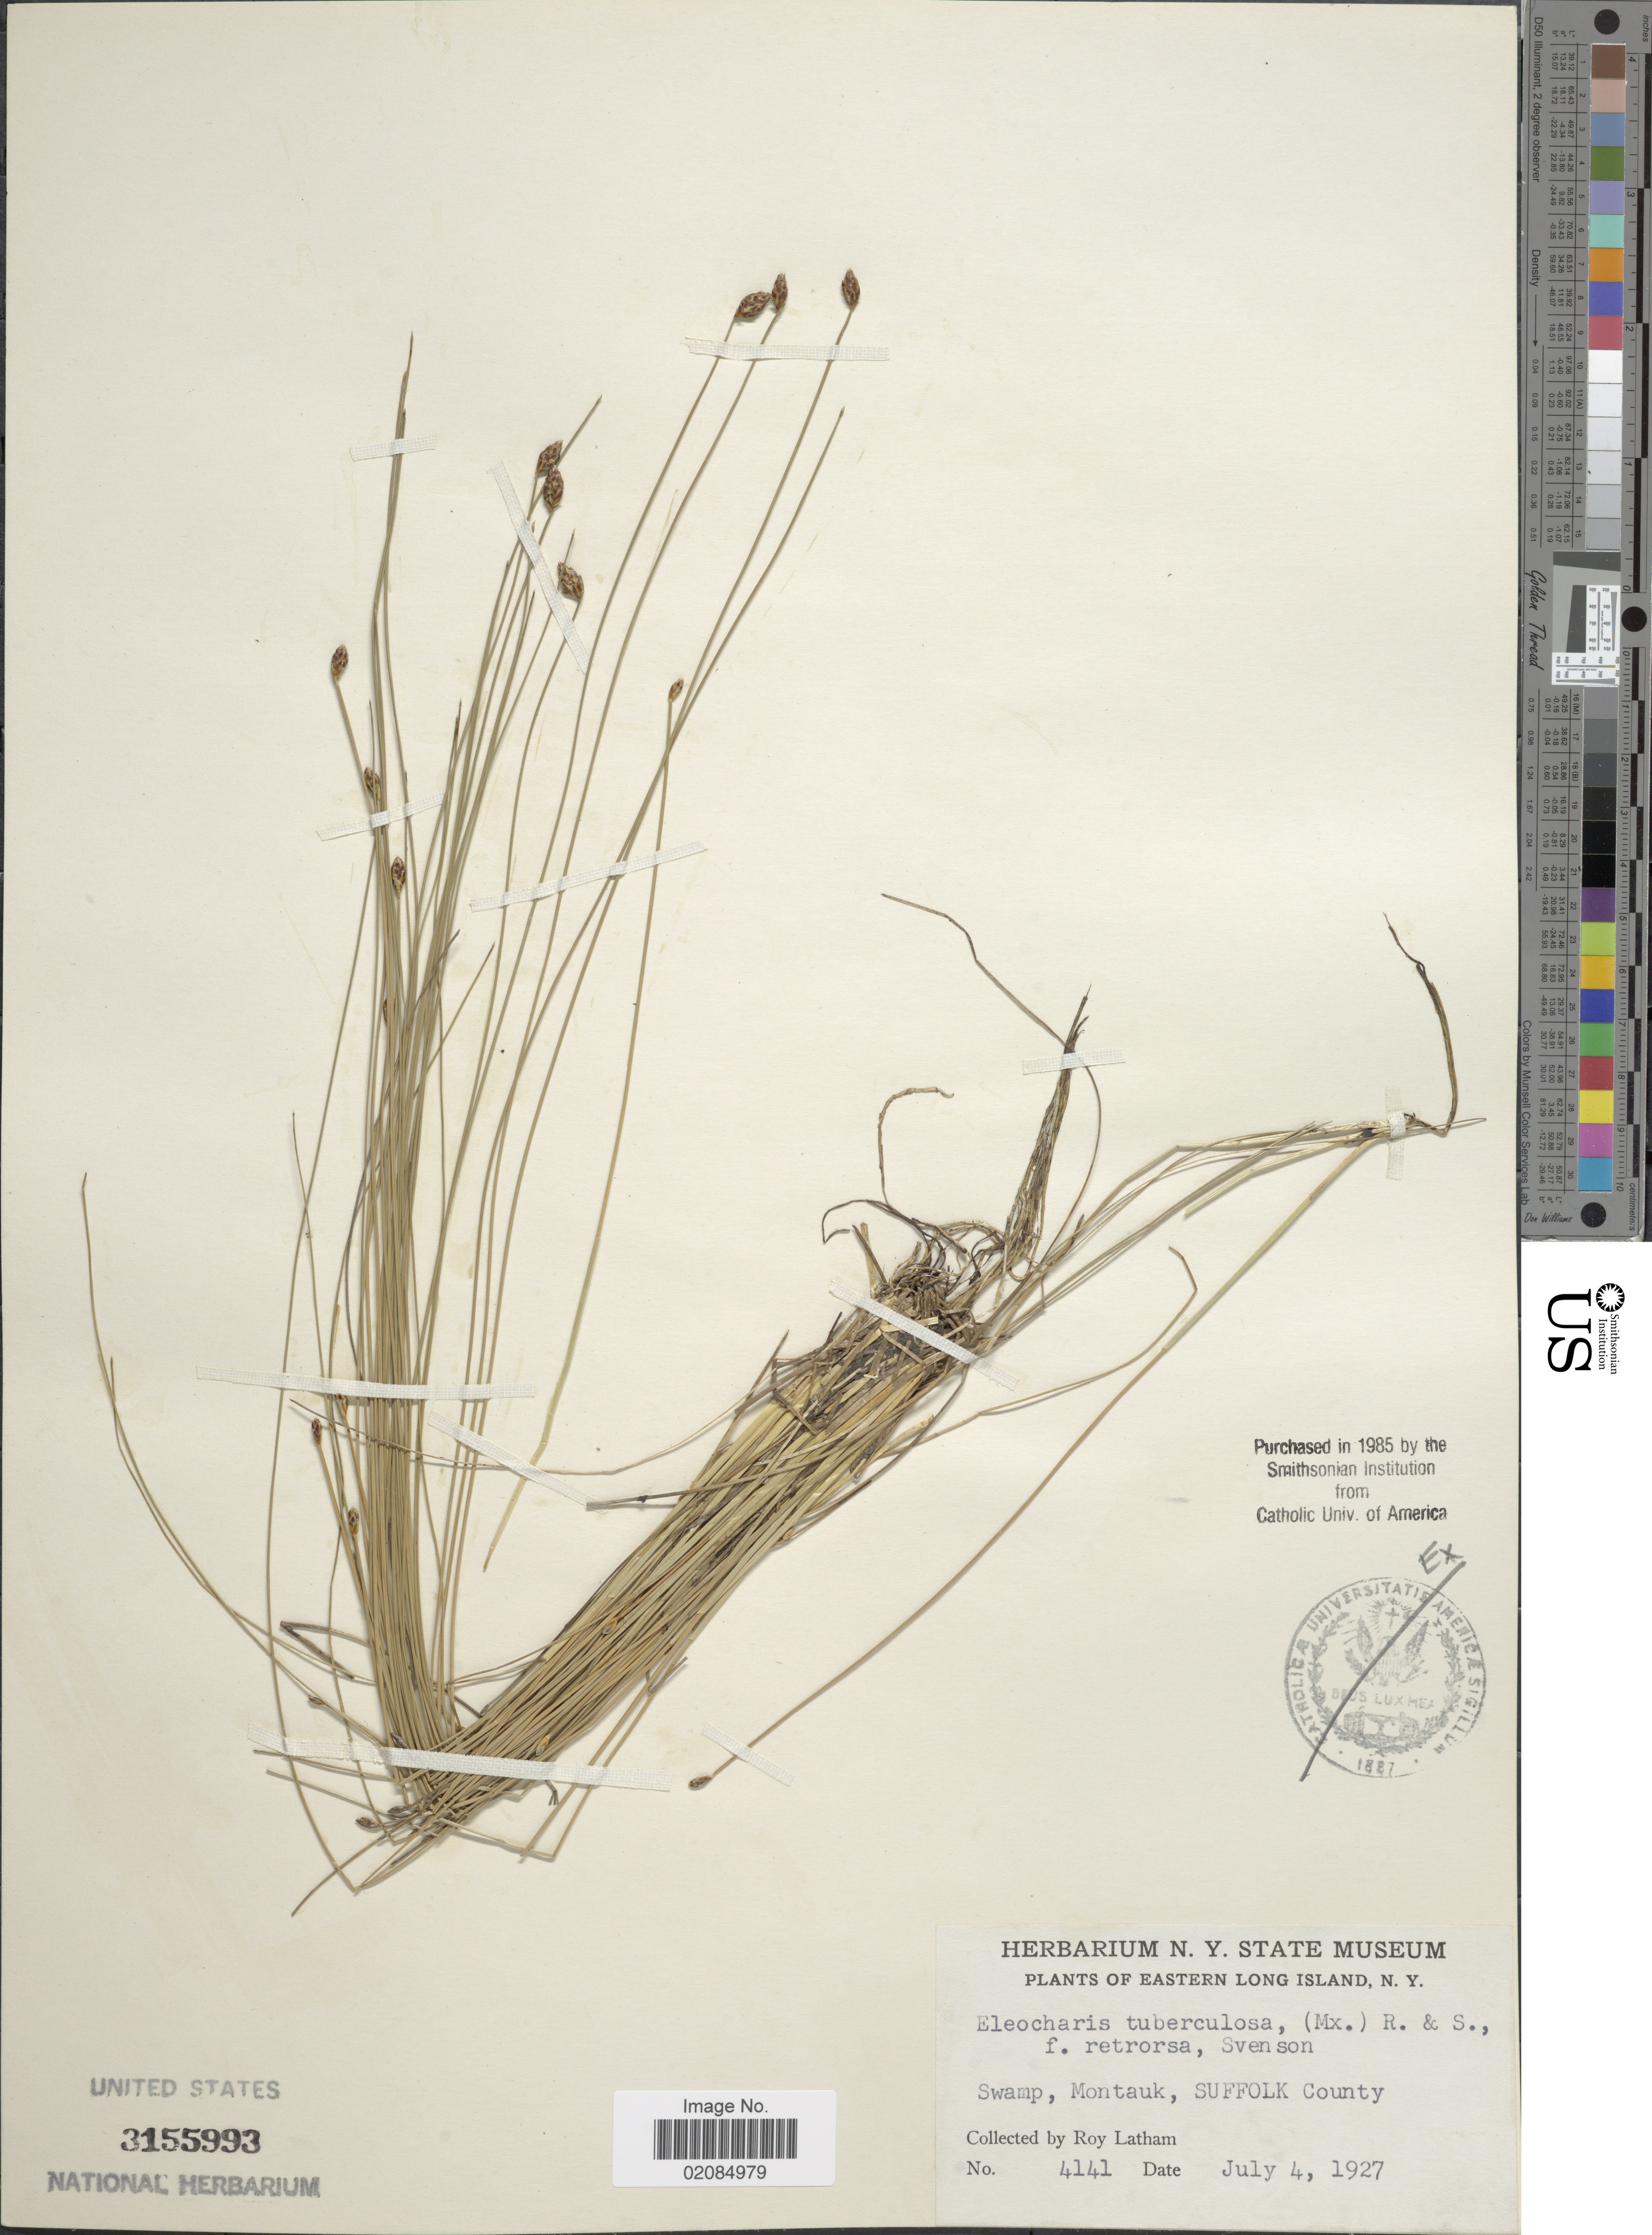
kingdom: Plantae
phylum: Tracheophyta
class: Liliopsida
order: Poales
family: Cyperaceae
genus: Eleocharis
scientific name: Eleocharis tuberculosa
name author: (Michx.) Roem. & Schult.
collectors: R. Latham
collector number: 4141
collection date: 1927-07-04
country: United States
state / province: New York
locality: Eastern Long Island, Swamp, Montauk, Suffolk County.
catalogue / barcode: US 3155993